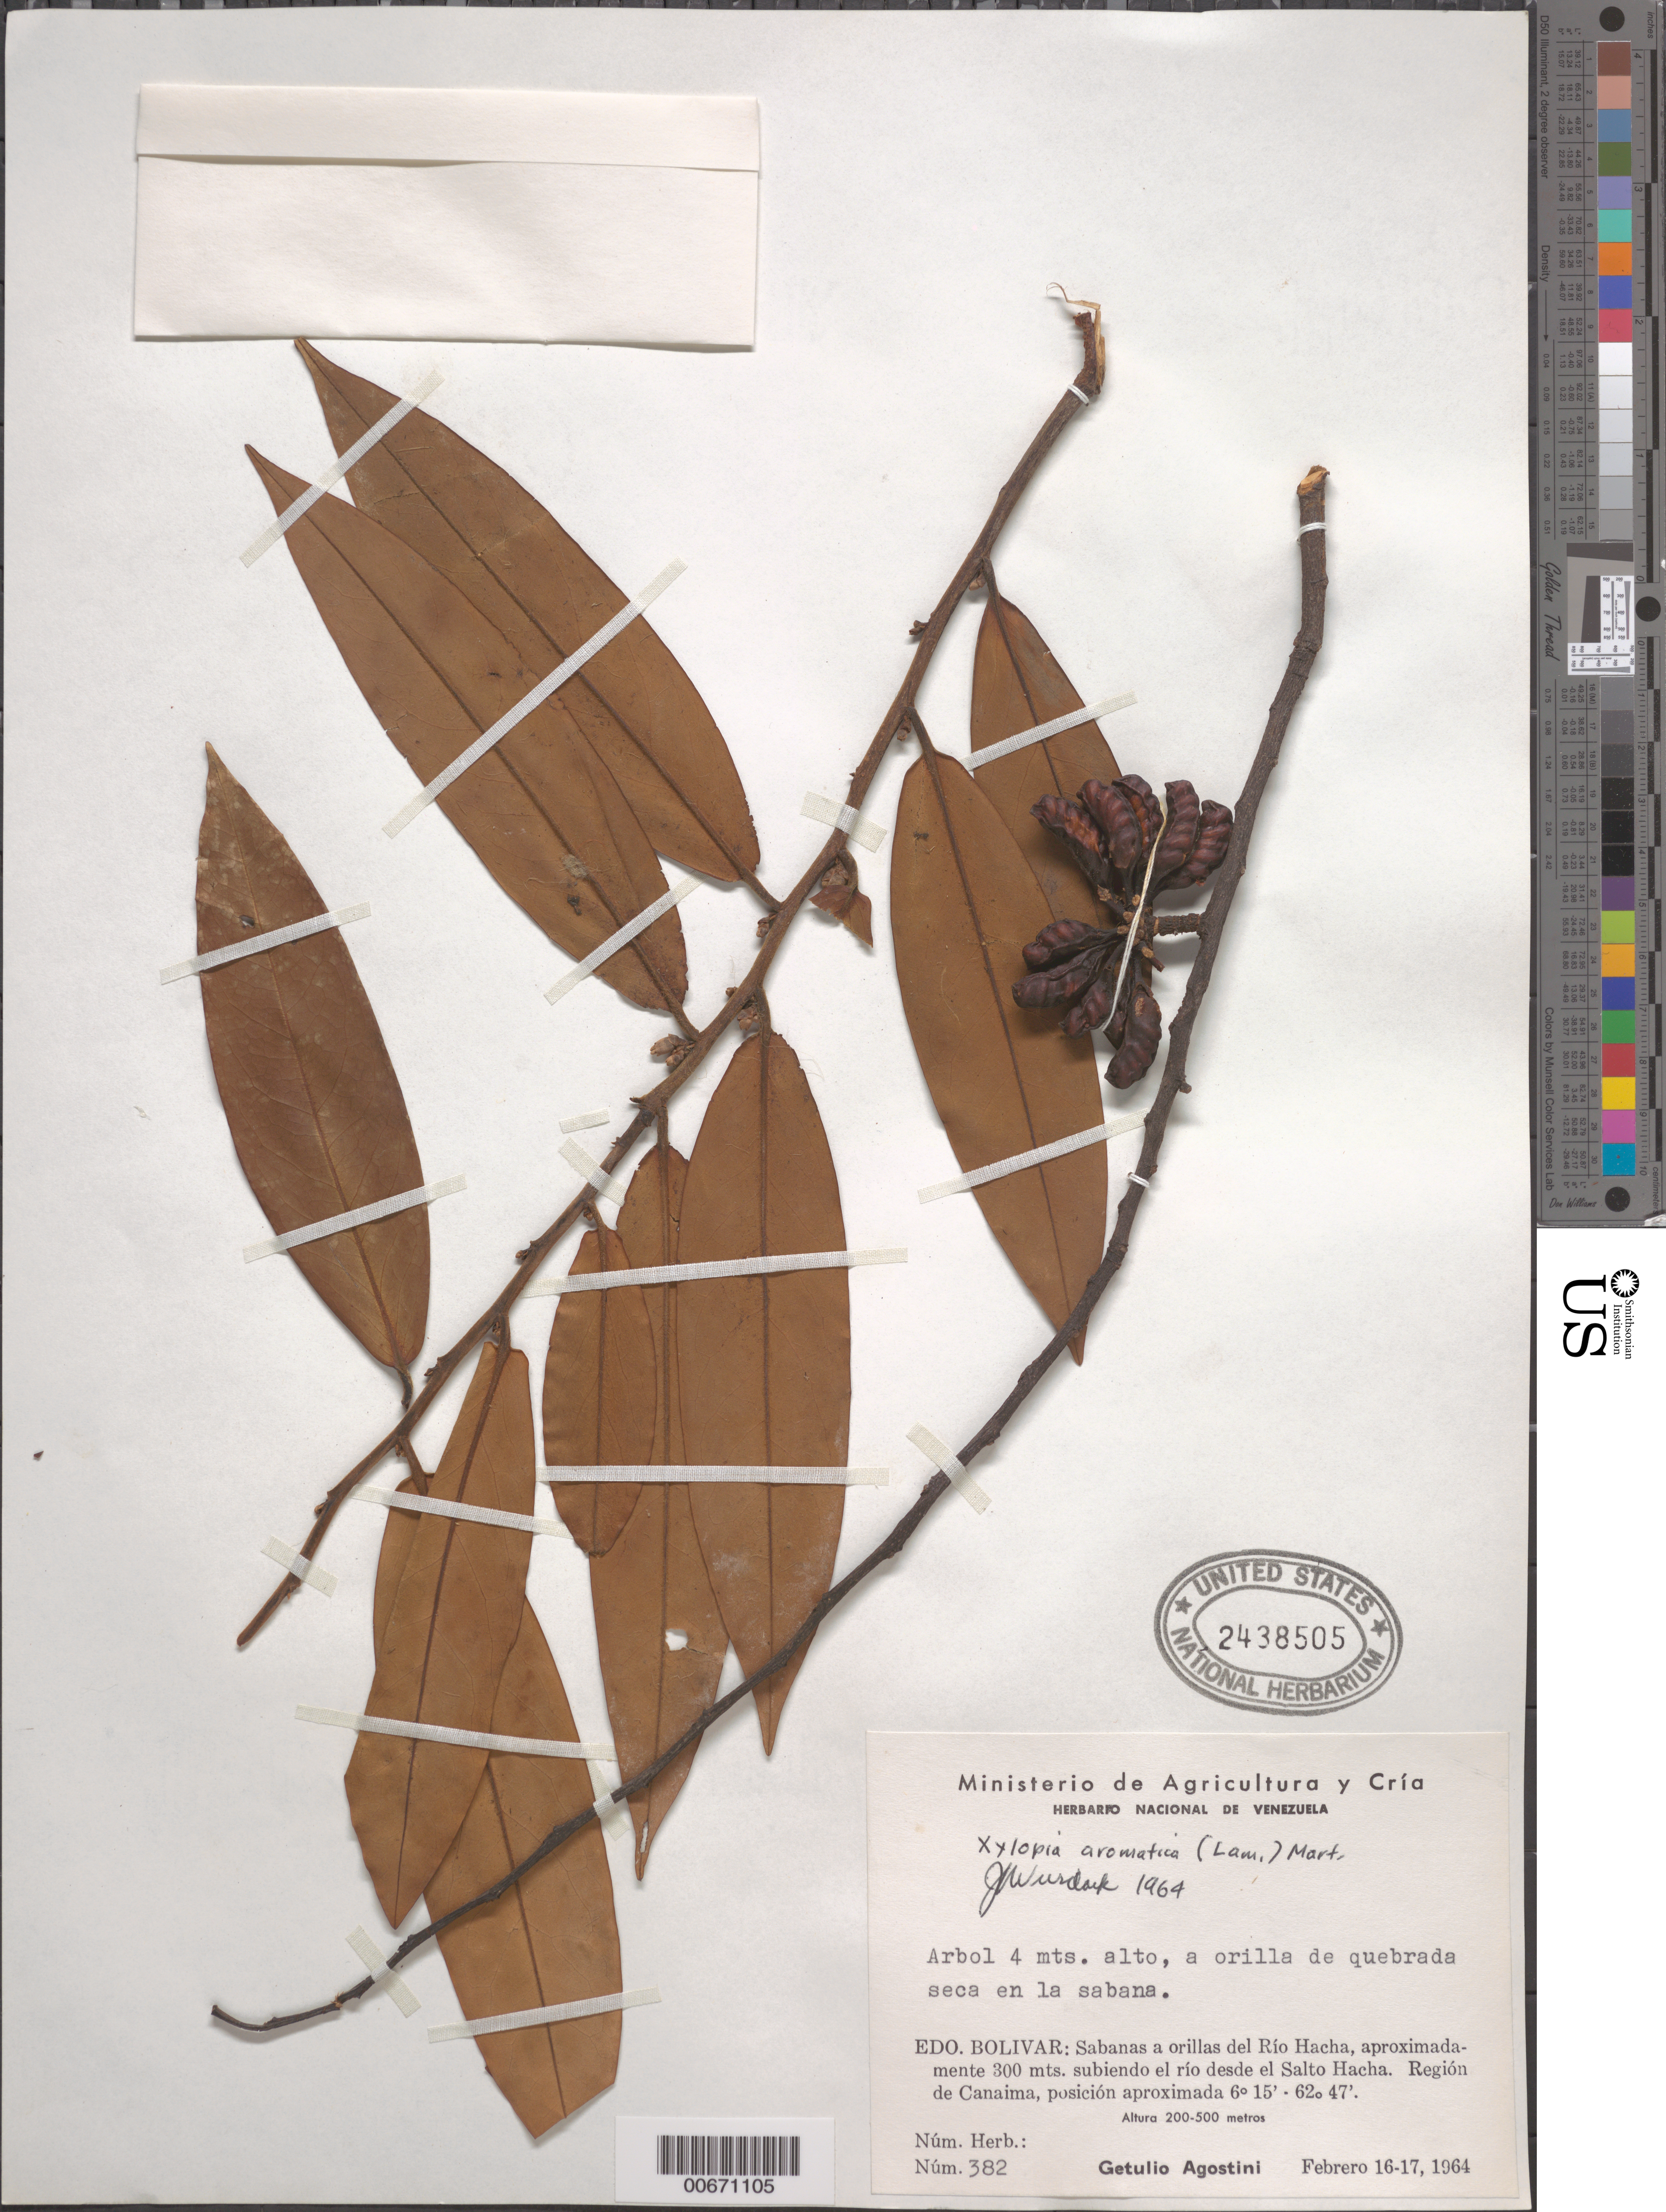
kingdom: Plantae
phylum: Tracheophyta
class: Magnoliopsida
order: Magnoliales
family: Annonaceae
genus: Xylopia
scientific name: Xylopia aromatica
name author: (Lam.) Mart.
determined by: Wurdack, John J., (US), US (UNITED STATES)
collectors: G. Agostini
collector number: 382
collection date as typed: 16-Feb-64 to 17-Feb-64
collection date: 1964-02-16/1964-02-17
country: Venezuela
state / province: Bolívar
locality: Río Hacha, 300 m subiendo el río desde el Salto Hacha, region de Canaima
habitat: Edge of dry streambed in savanna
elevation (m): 200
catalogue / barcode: US 2438505